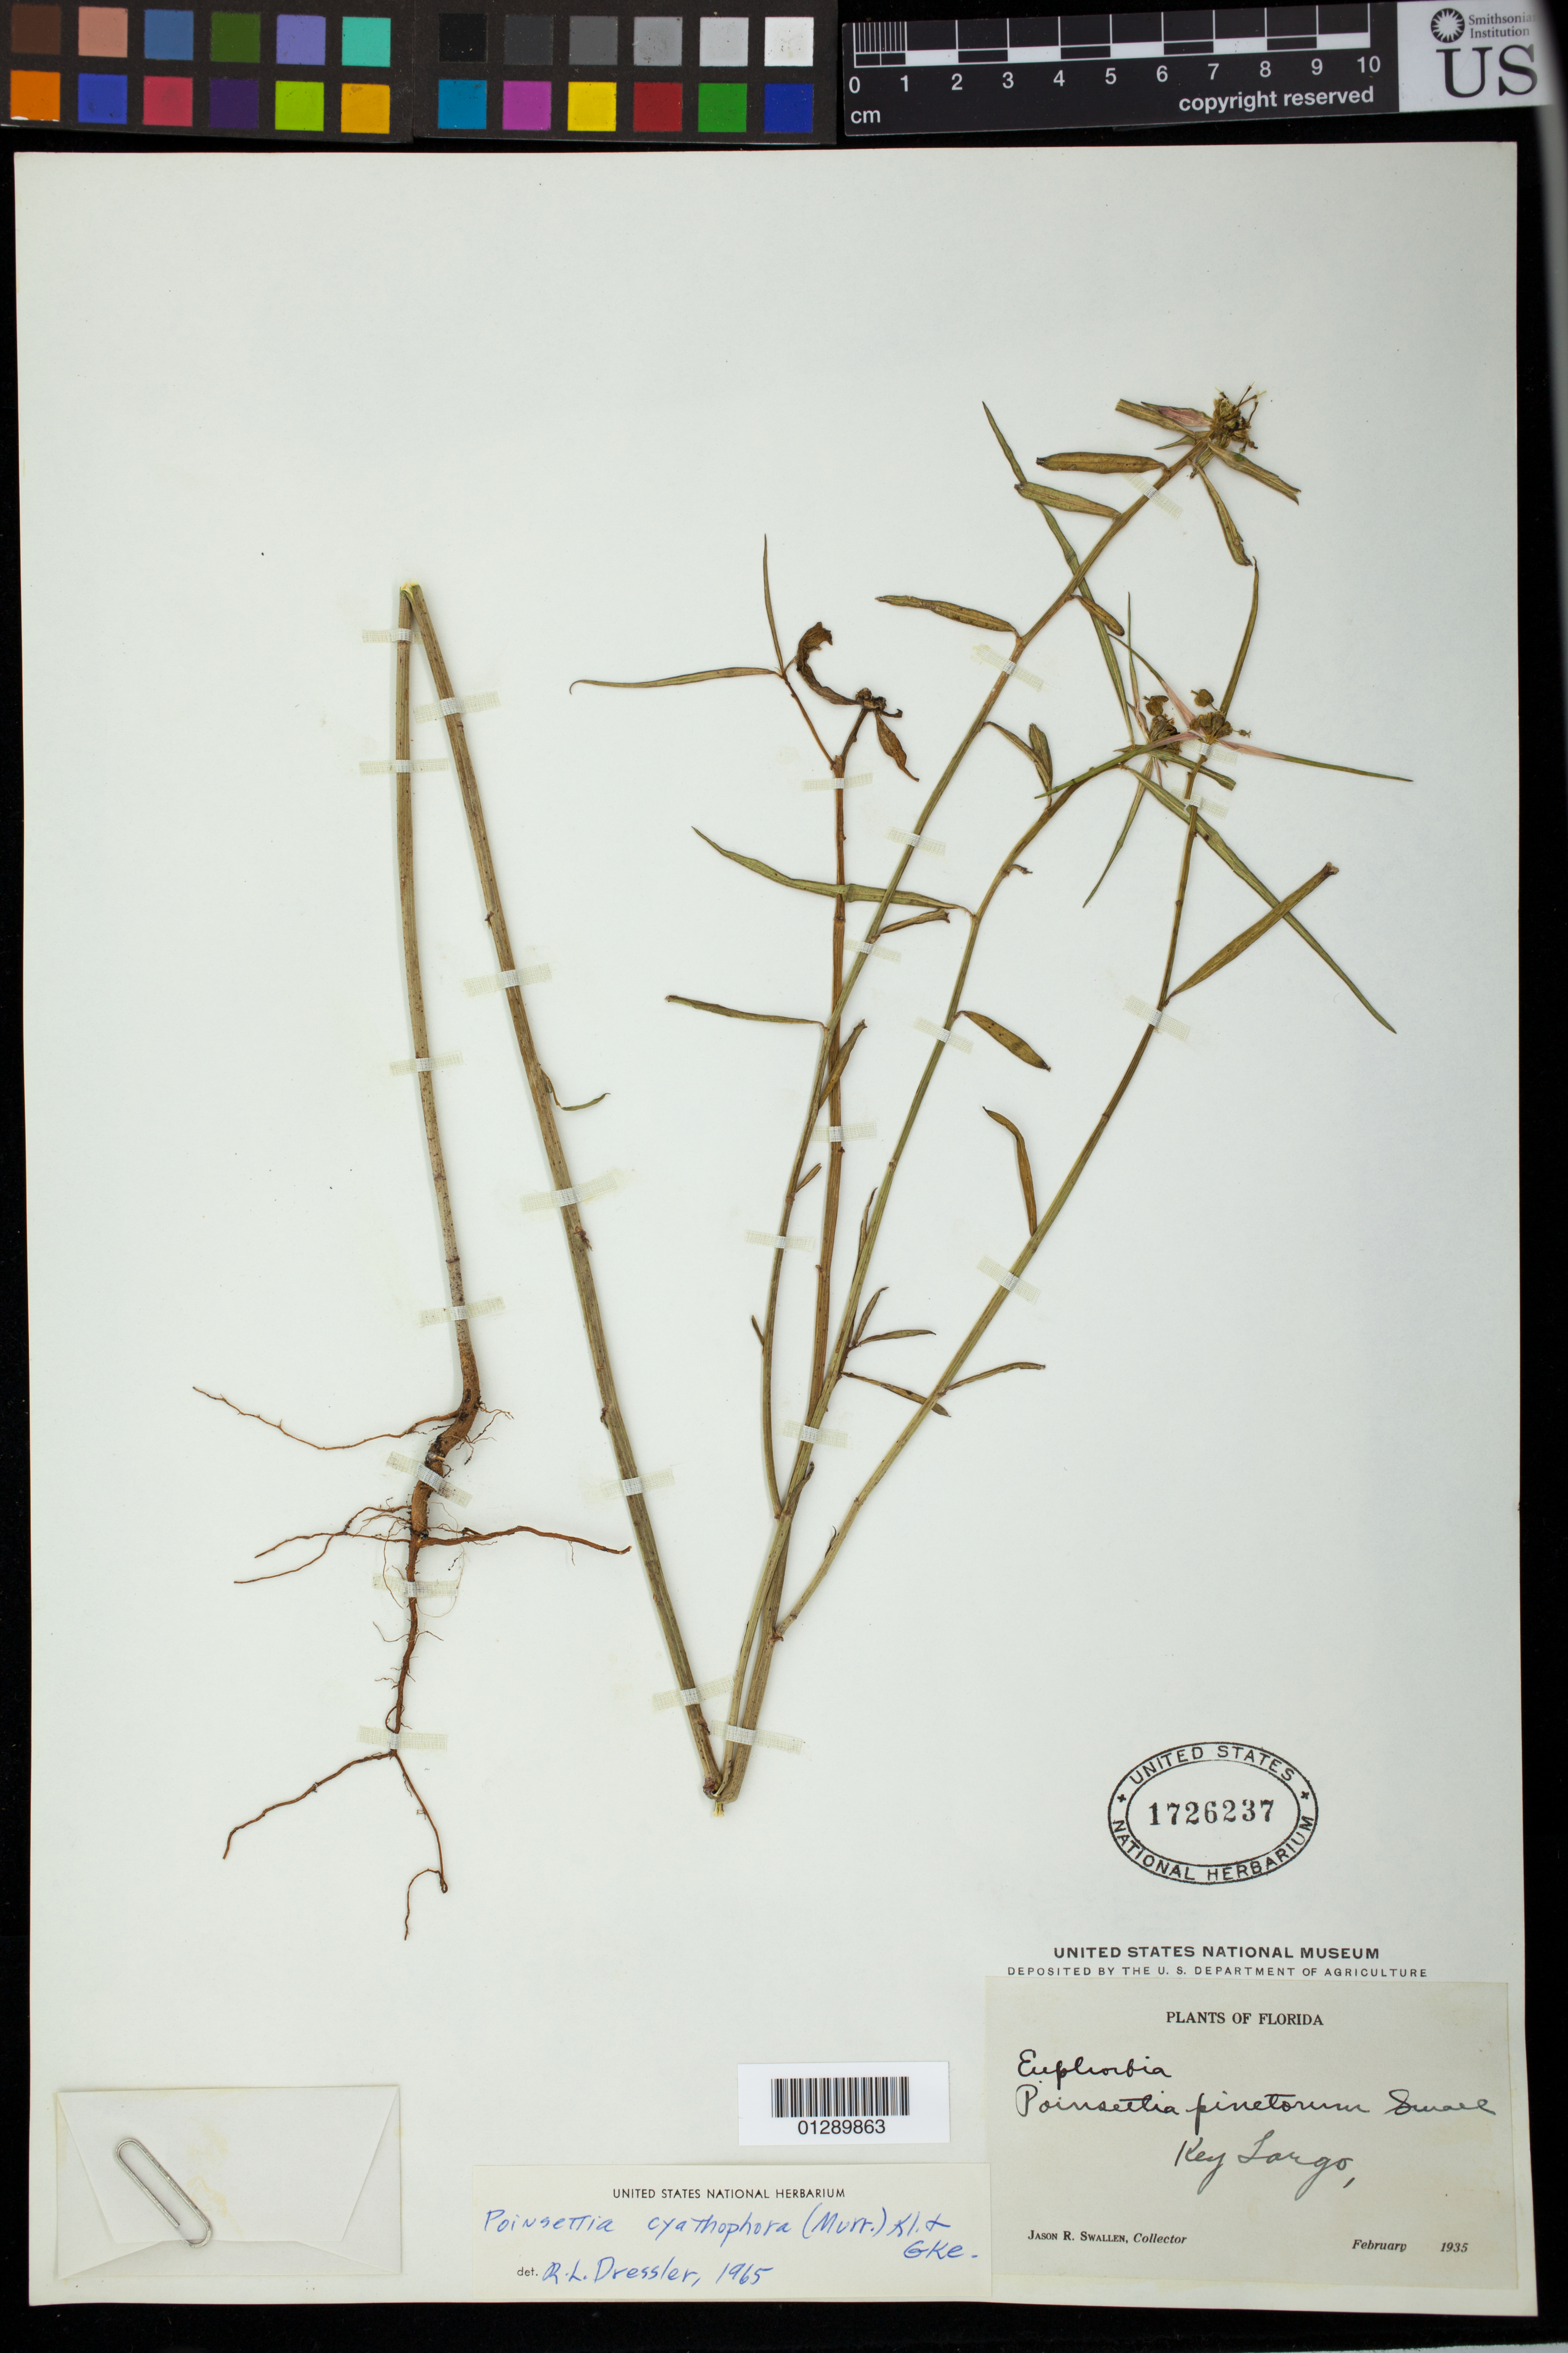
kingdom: Plantae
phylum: Tracheophyta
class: Magnoliopsida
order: Malpighiales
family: Euphorbiaceae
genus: Euphorbia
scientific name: Euphorbia heterophylla var. cyathophora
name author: (Murr.) Griseb.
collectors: J. R. Swallen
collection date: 1935-02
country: United States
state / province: Florida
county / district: Monroe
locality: Key Largo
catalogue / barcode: US 1726237